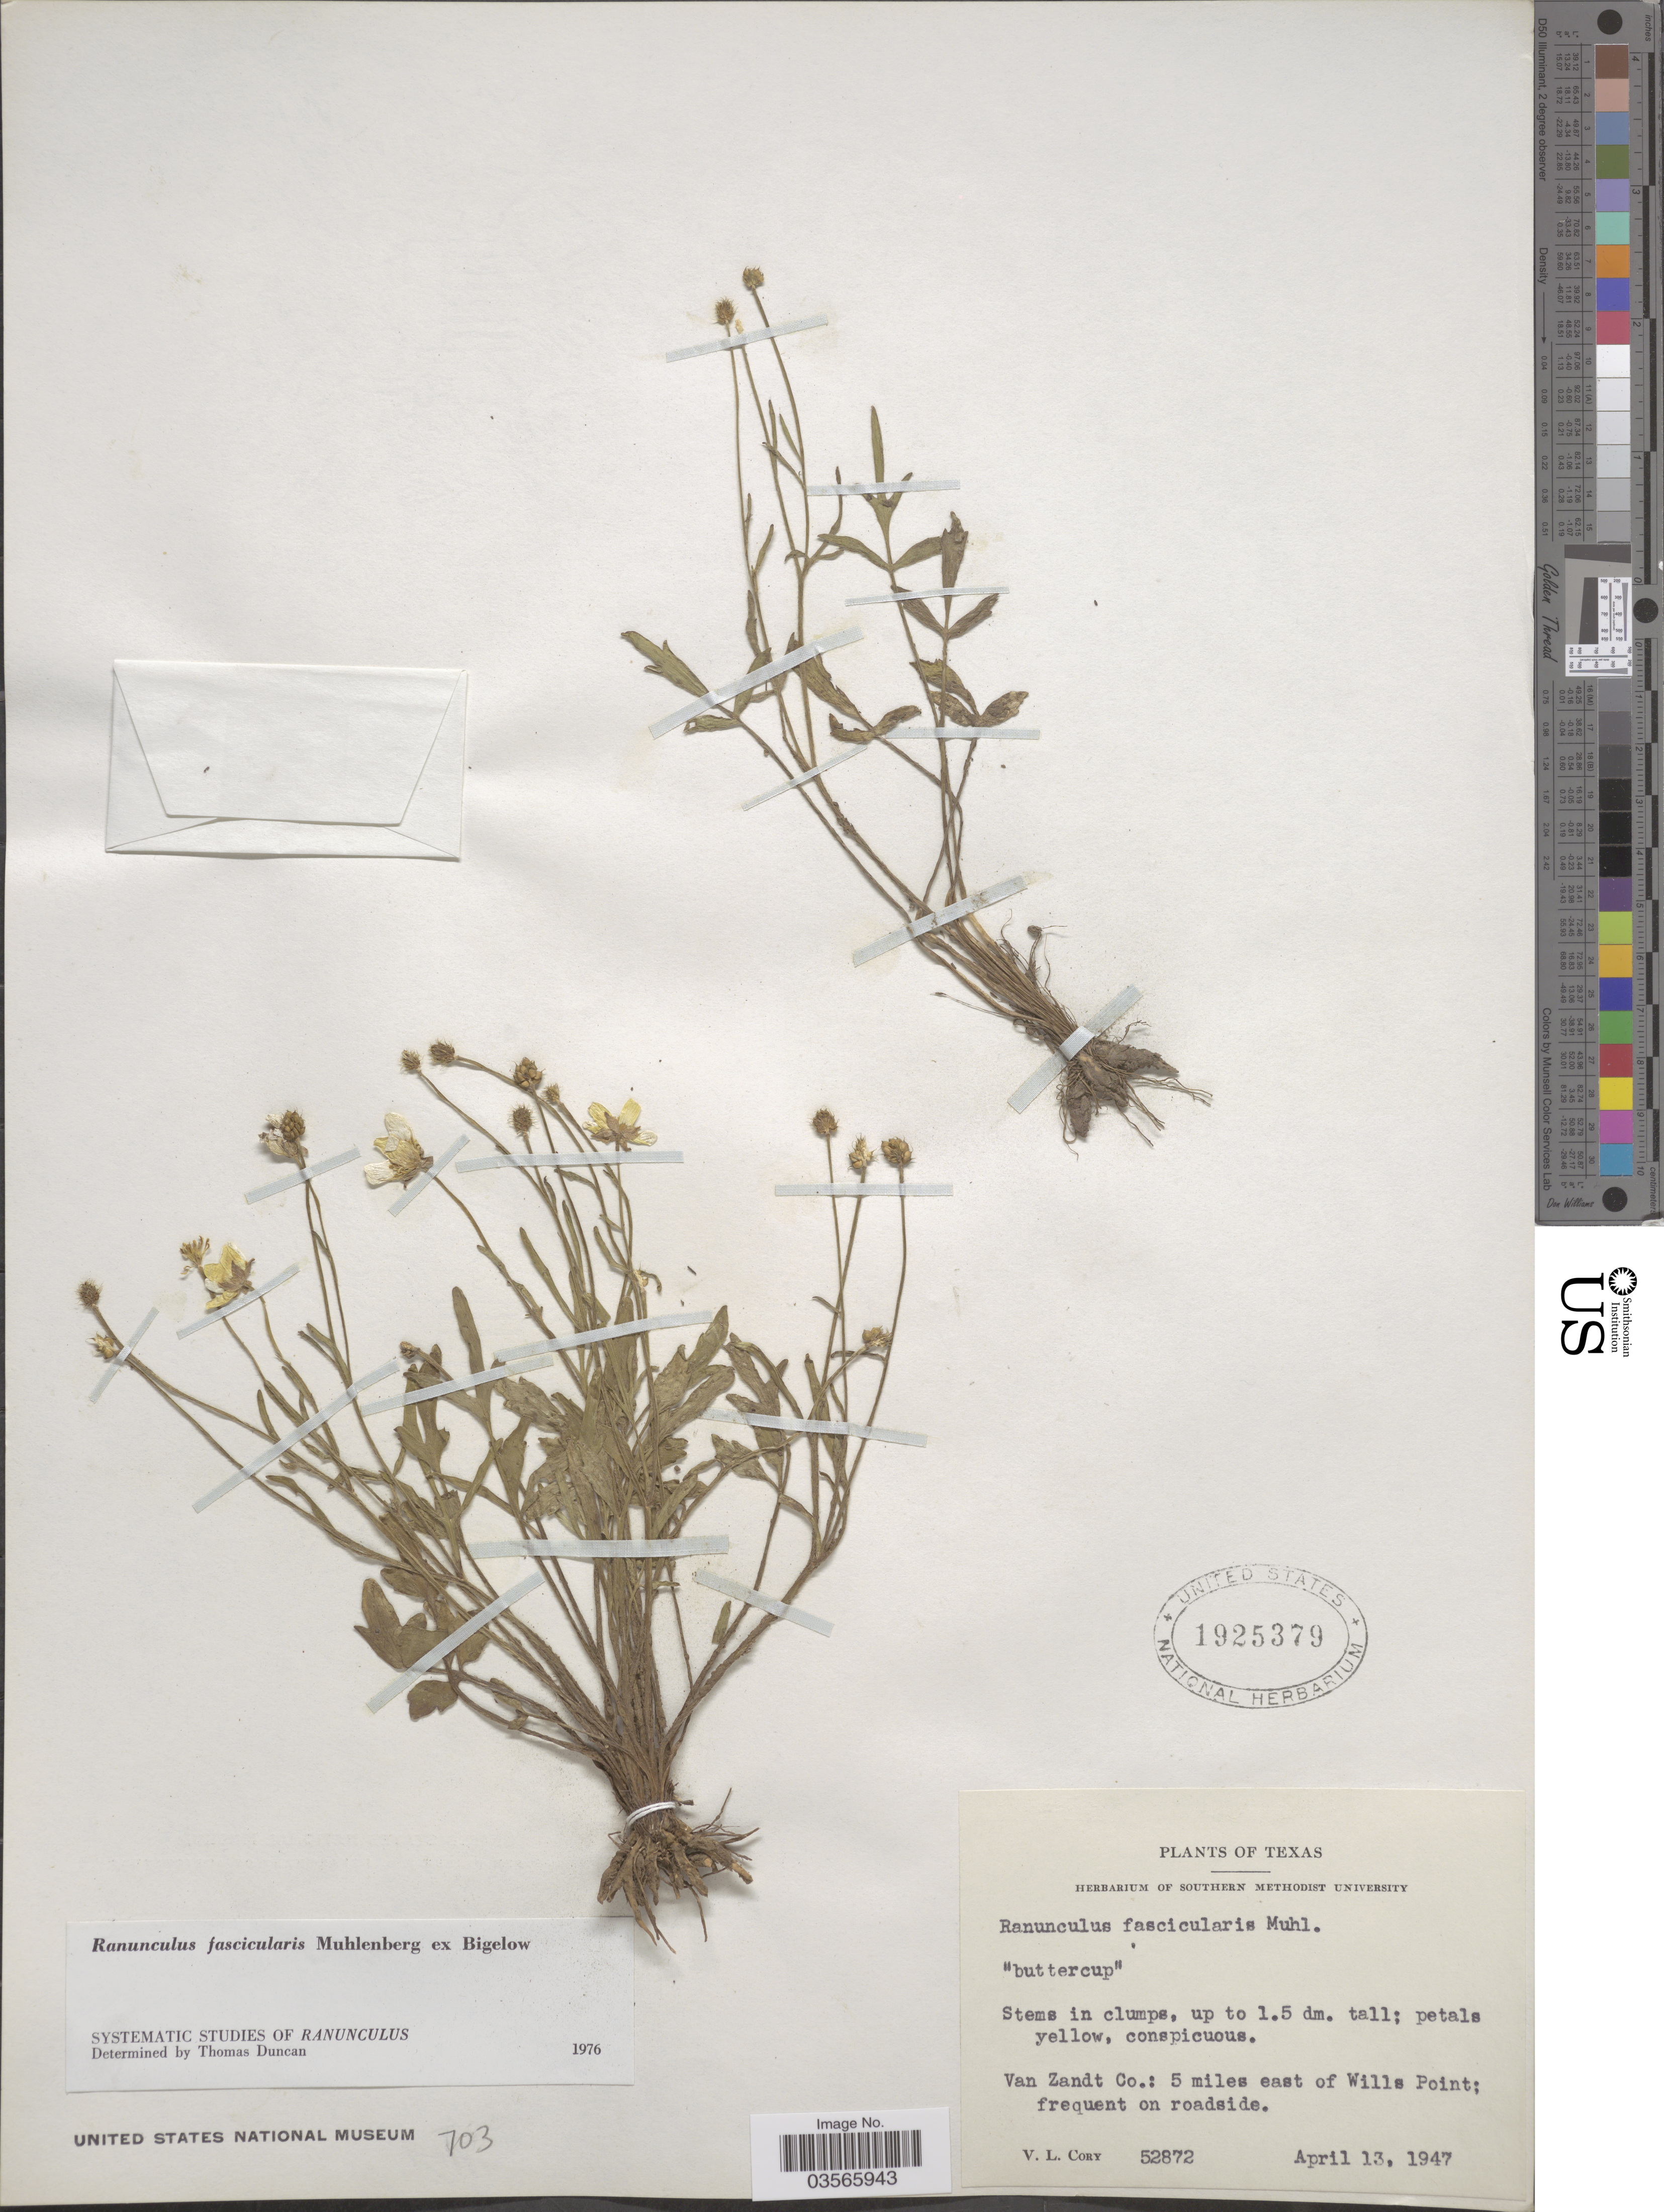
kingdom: Plantae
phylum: Tracheophyta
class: Magnoliopsida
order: Ranunculales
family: Ranunculaceae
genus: Ranunculus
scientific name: Ranunculus fascicularis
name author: Muhl. ex Bigelow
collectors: V. Cory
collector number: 52872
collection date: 1947-04-13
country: United States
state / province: Texas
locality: Van Zandt Co.: 5 miles east of Wills Point.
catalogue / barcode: US 1925379